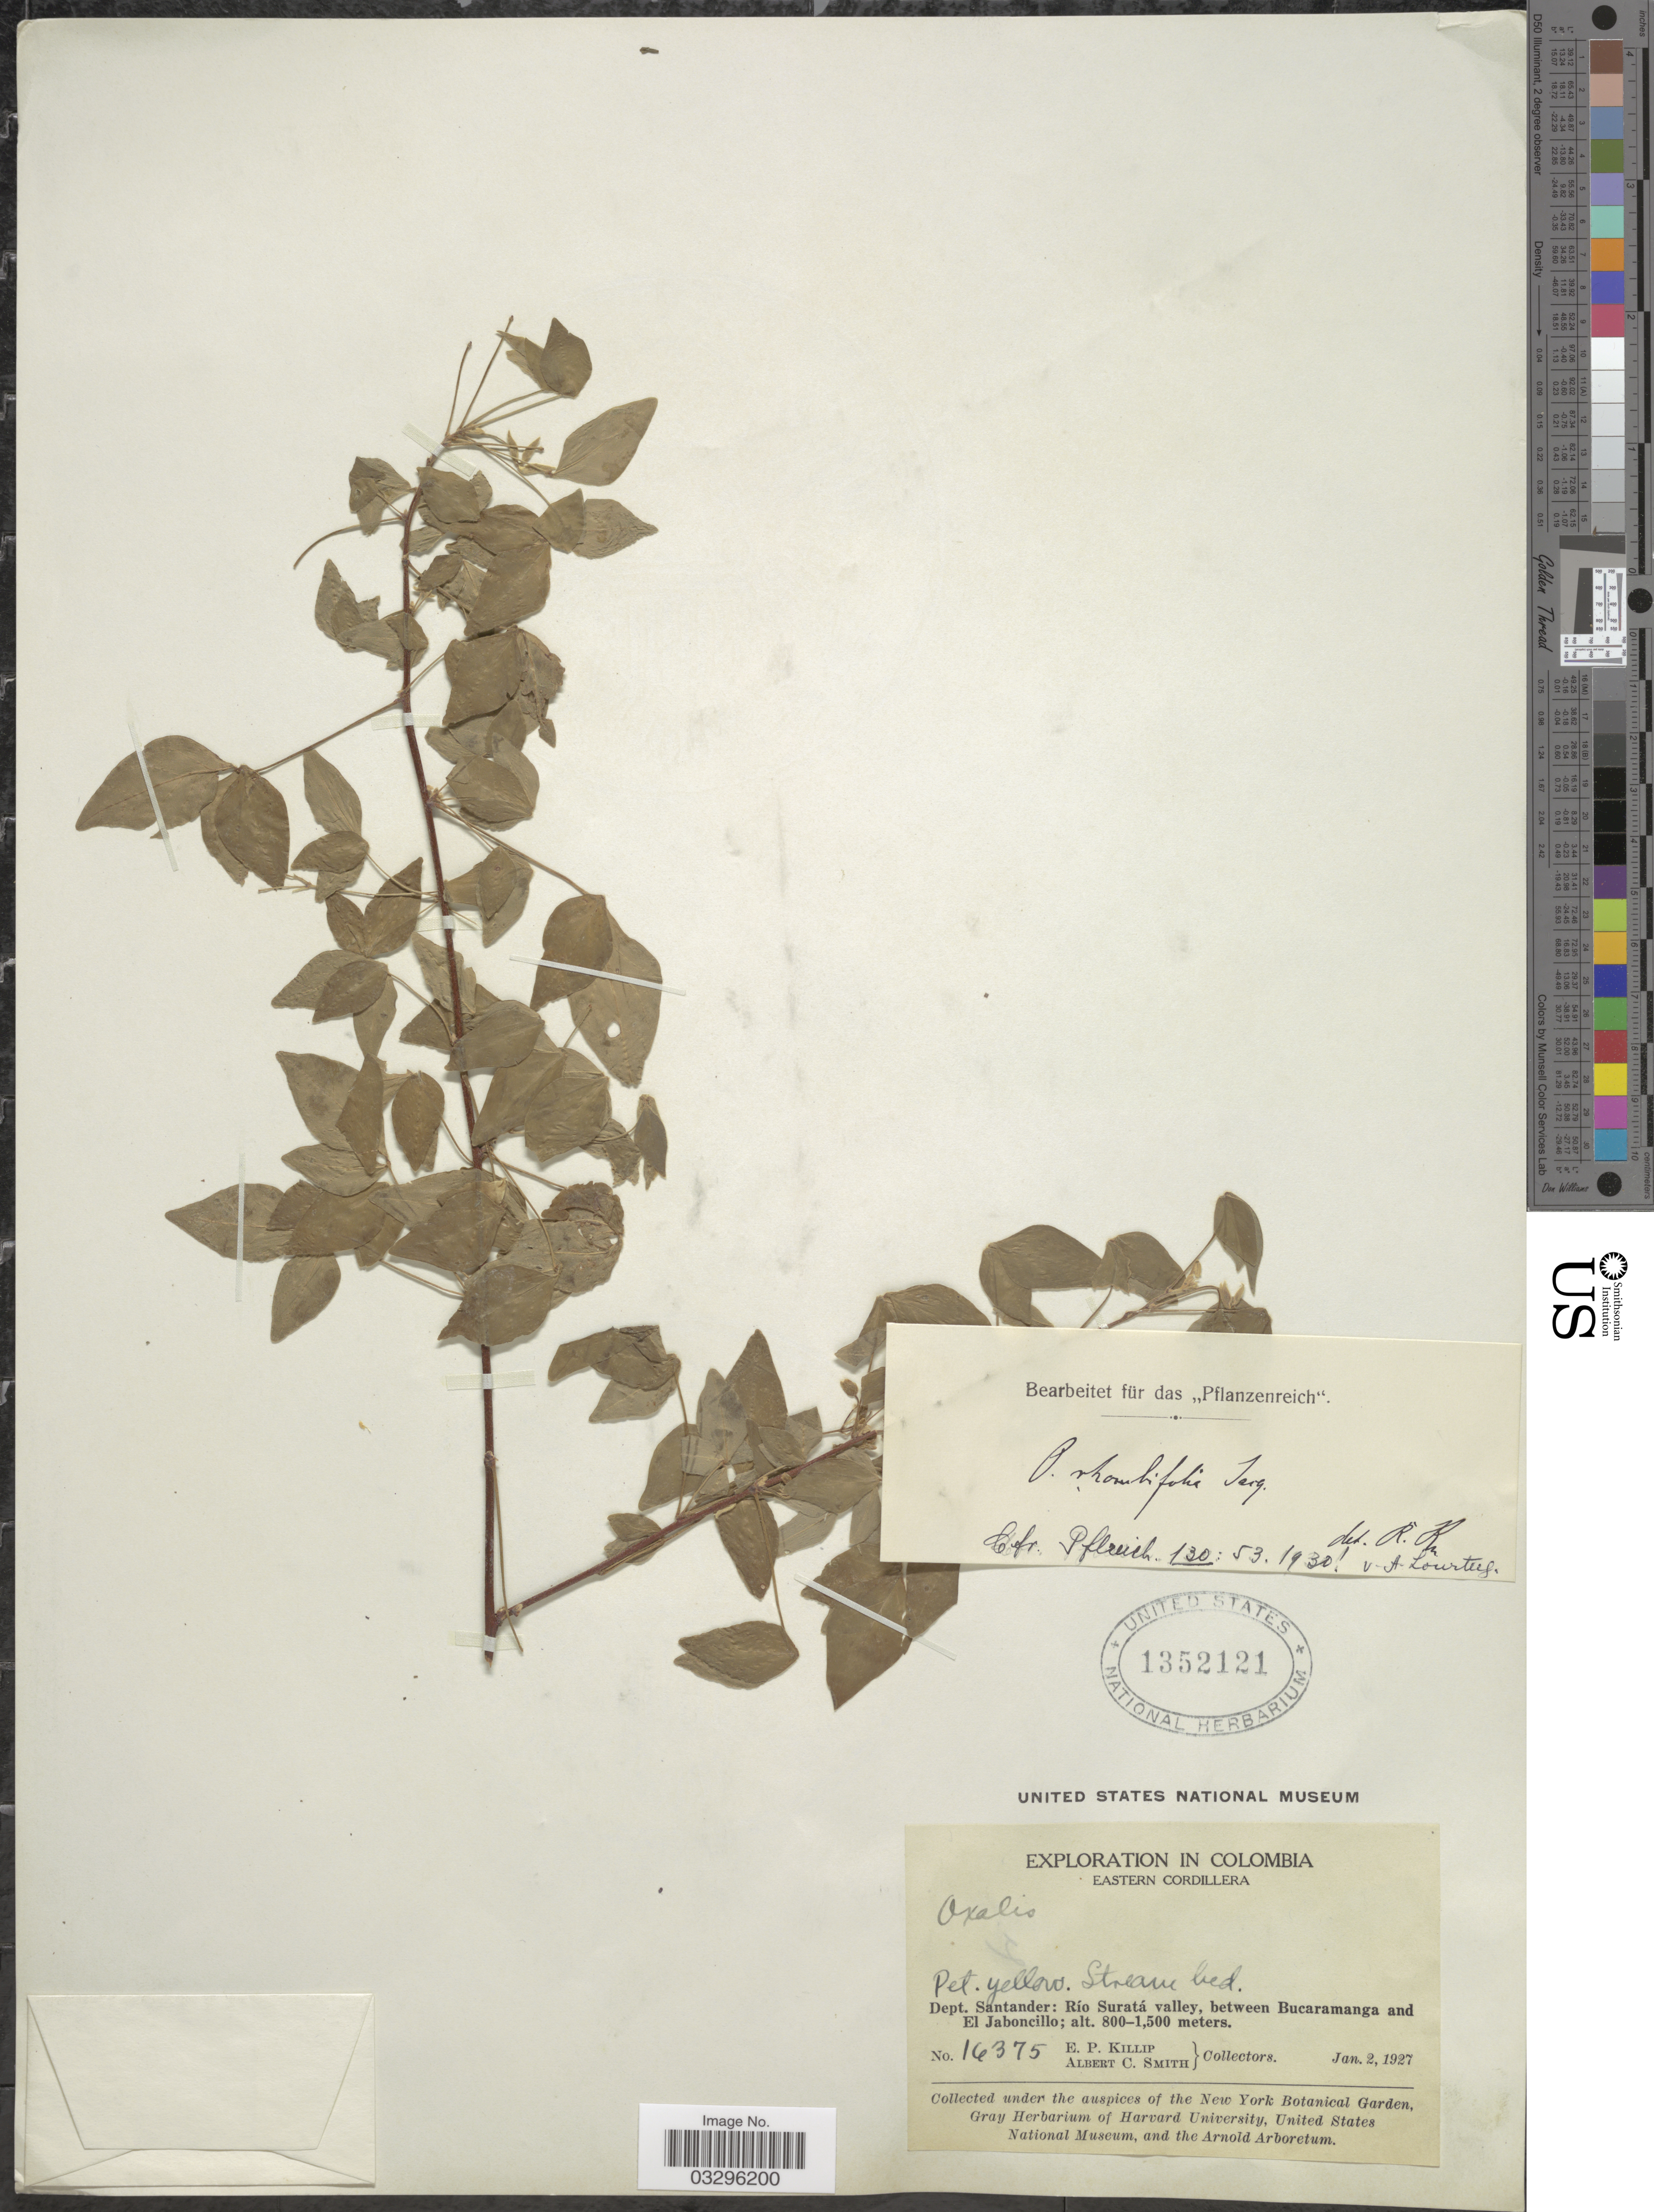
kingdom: Plantae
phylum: Tracheophyta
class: Magnoliopsida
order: Oxalidales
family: Oxalidaceae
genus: Oxalis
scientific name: Oxalis rhombifolia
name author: Jacq.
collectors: E. P. Killip & A. C. Smith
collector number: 16375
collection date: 1927-01-02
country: Colombia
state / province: Santander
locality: Eastern Cordillera. Dept. Santander: Río Suratá valley, between Bucaramanga and El Jaboncillo.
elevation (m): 800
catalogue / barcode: US 1352121